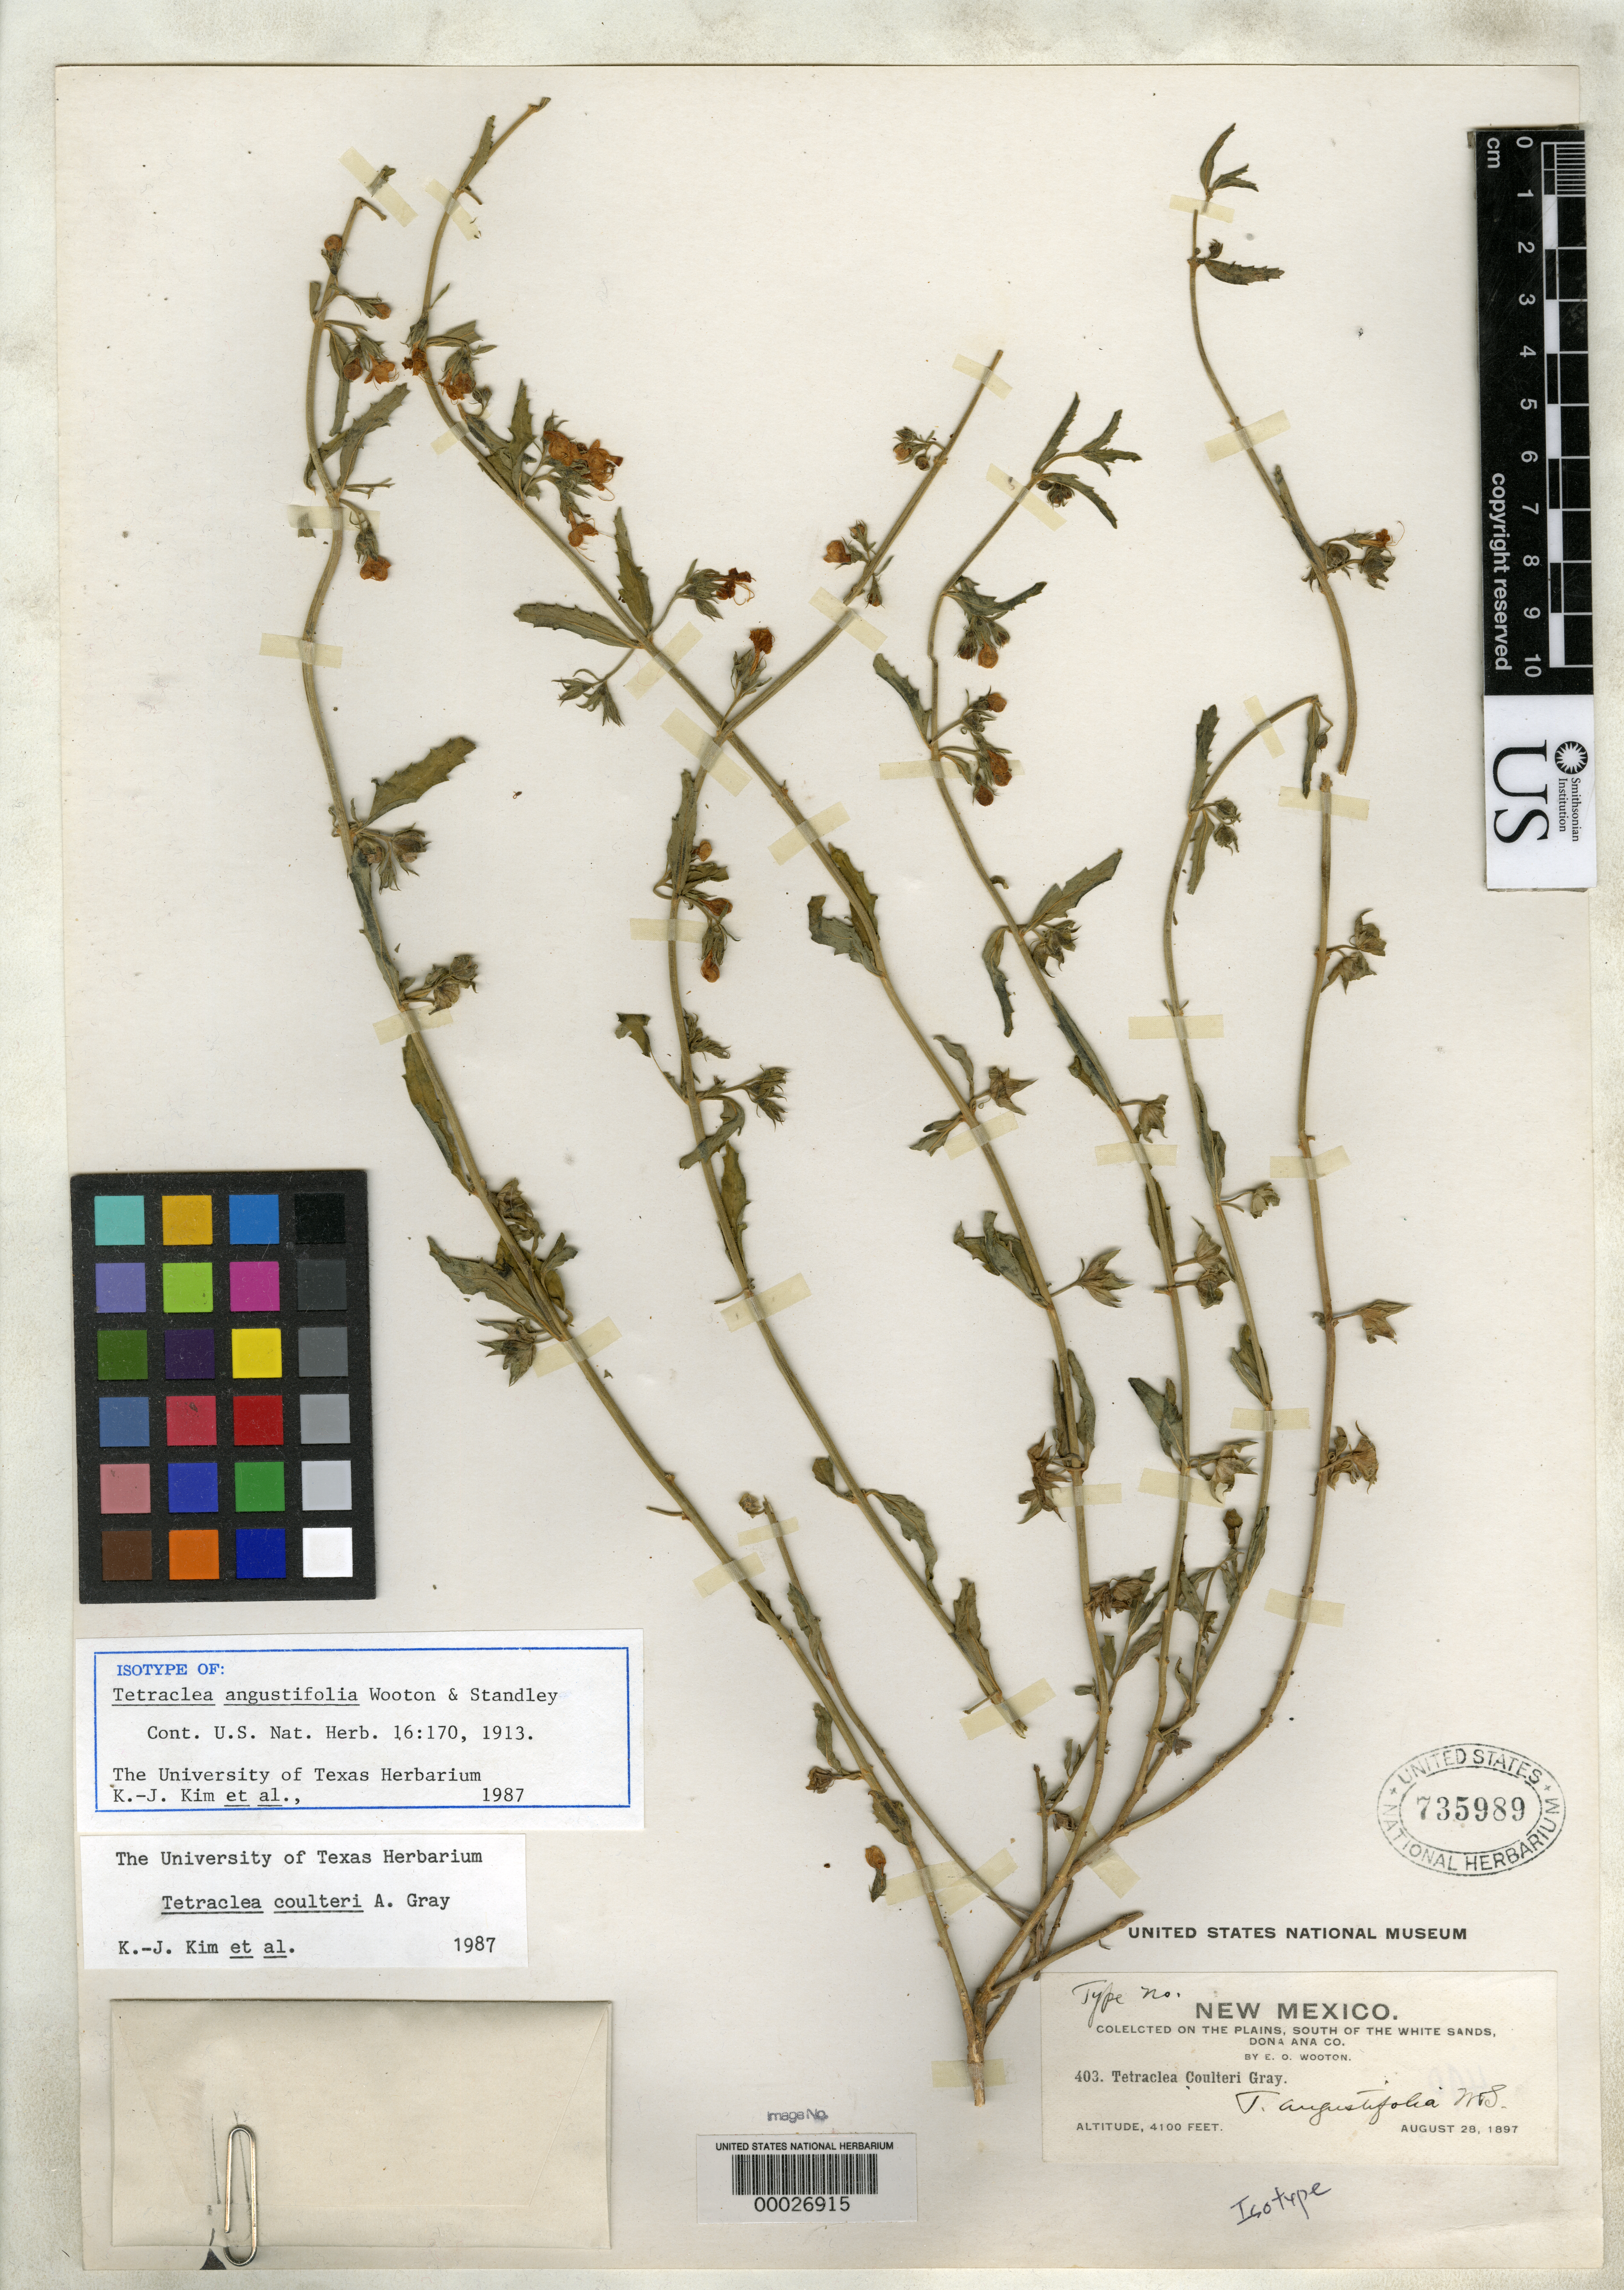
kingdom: Plantae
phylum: Tracheophyta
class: Magnoliopsida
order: Lamiales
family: Lamiaceae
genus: Tetraclea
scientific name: Tetraclea angustifolia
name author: Wooton & Standl.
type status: Isotype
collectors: E. O. Wooton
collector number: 403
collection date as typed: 28 Aug 1897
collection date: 1897-08-28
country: United States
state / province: New Mexico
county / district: Dona Ana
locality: S of White Sands.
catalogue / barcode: US 735989